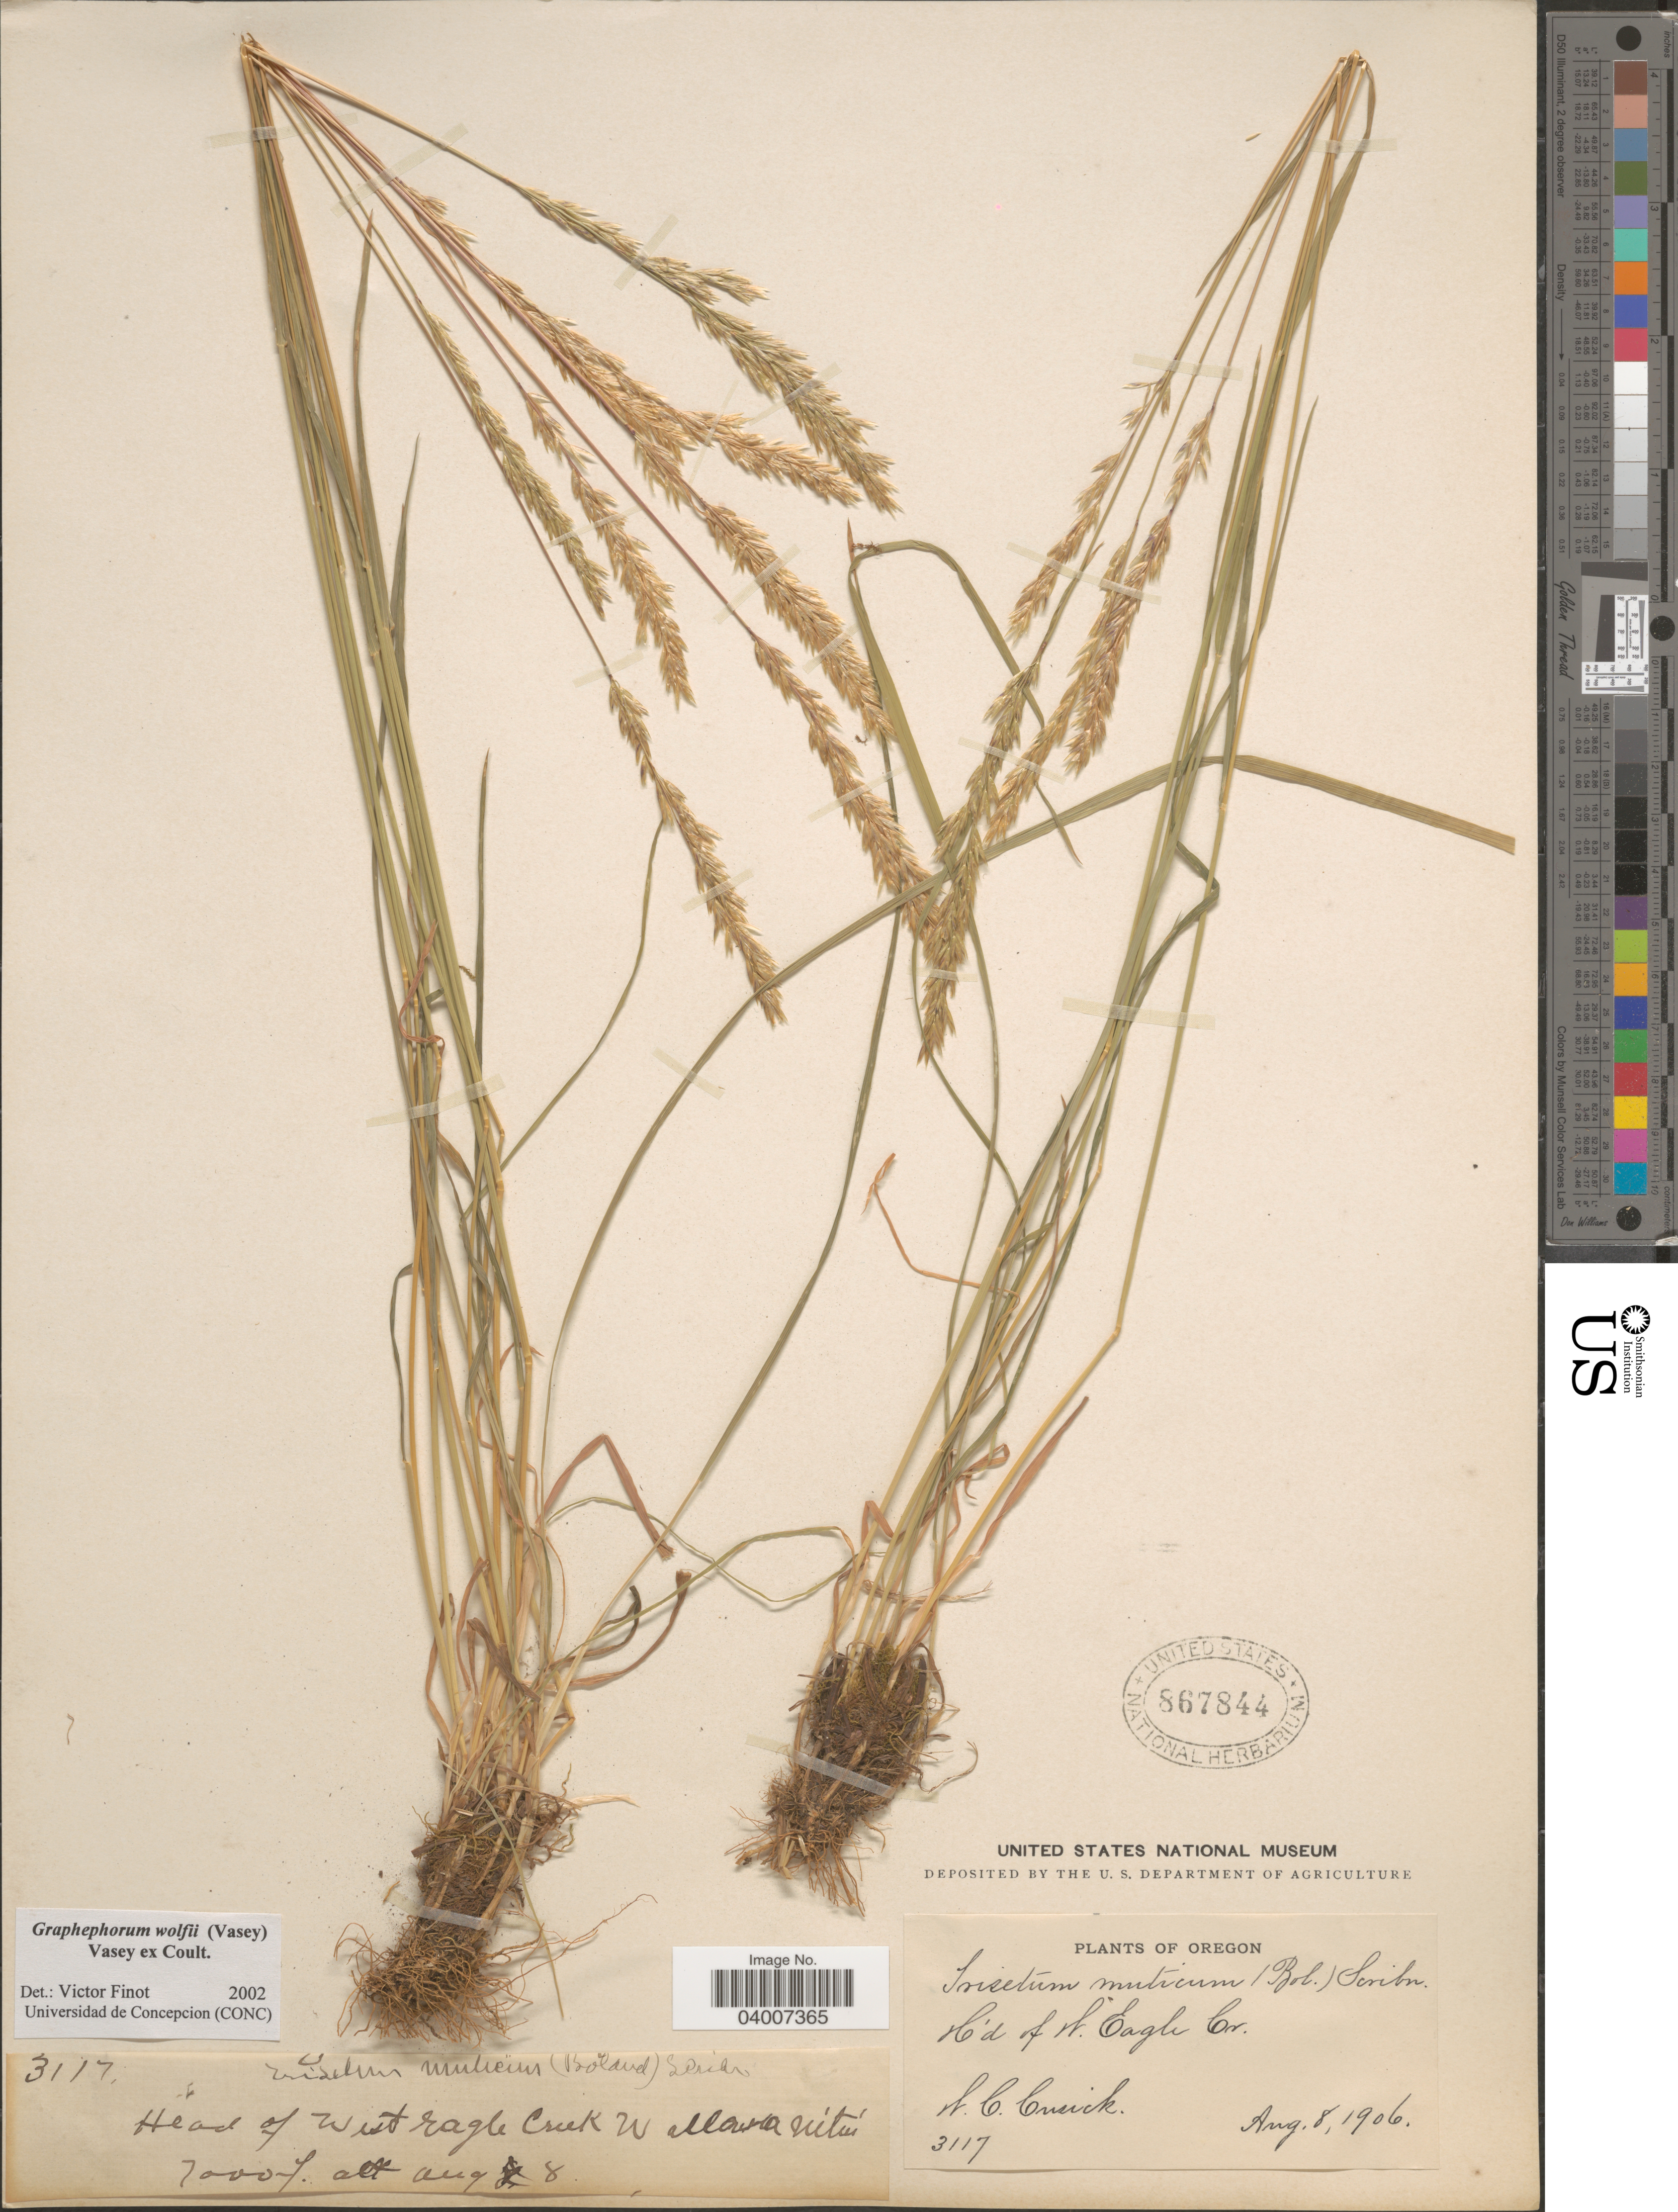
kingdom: Plantae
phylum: Tracheophyta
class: Liliopsida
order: Poales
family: Poaceae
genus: Graphephorum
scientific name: Graphephorum wolfii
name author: (E. Fourn.) Vasey ex Coult.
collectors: W. C. Cusick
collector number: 3117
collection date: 1906-08-08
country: United States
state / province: Oregon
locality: Heado of West Eagle Creek Wallawa Mtns.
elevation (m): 2134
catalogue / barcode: US 867844